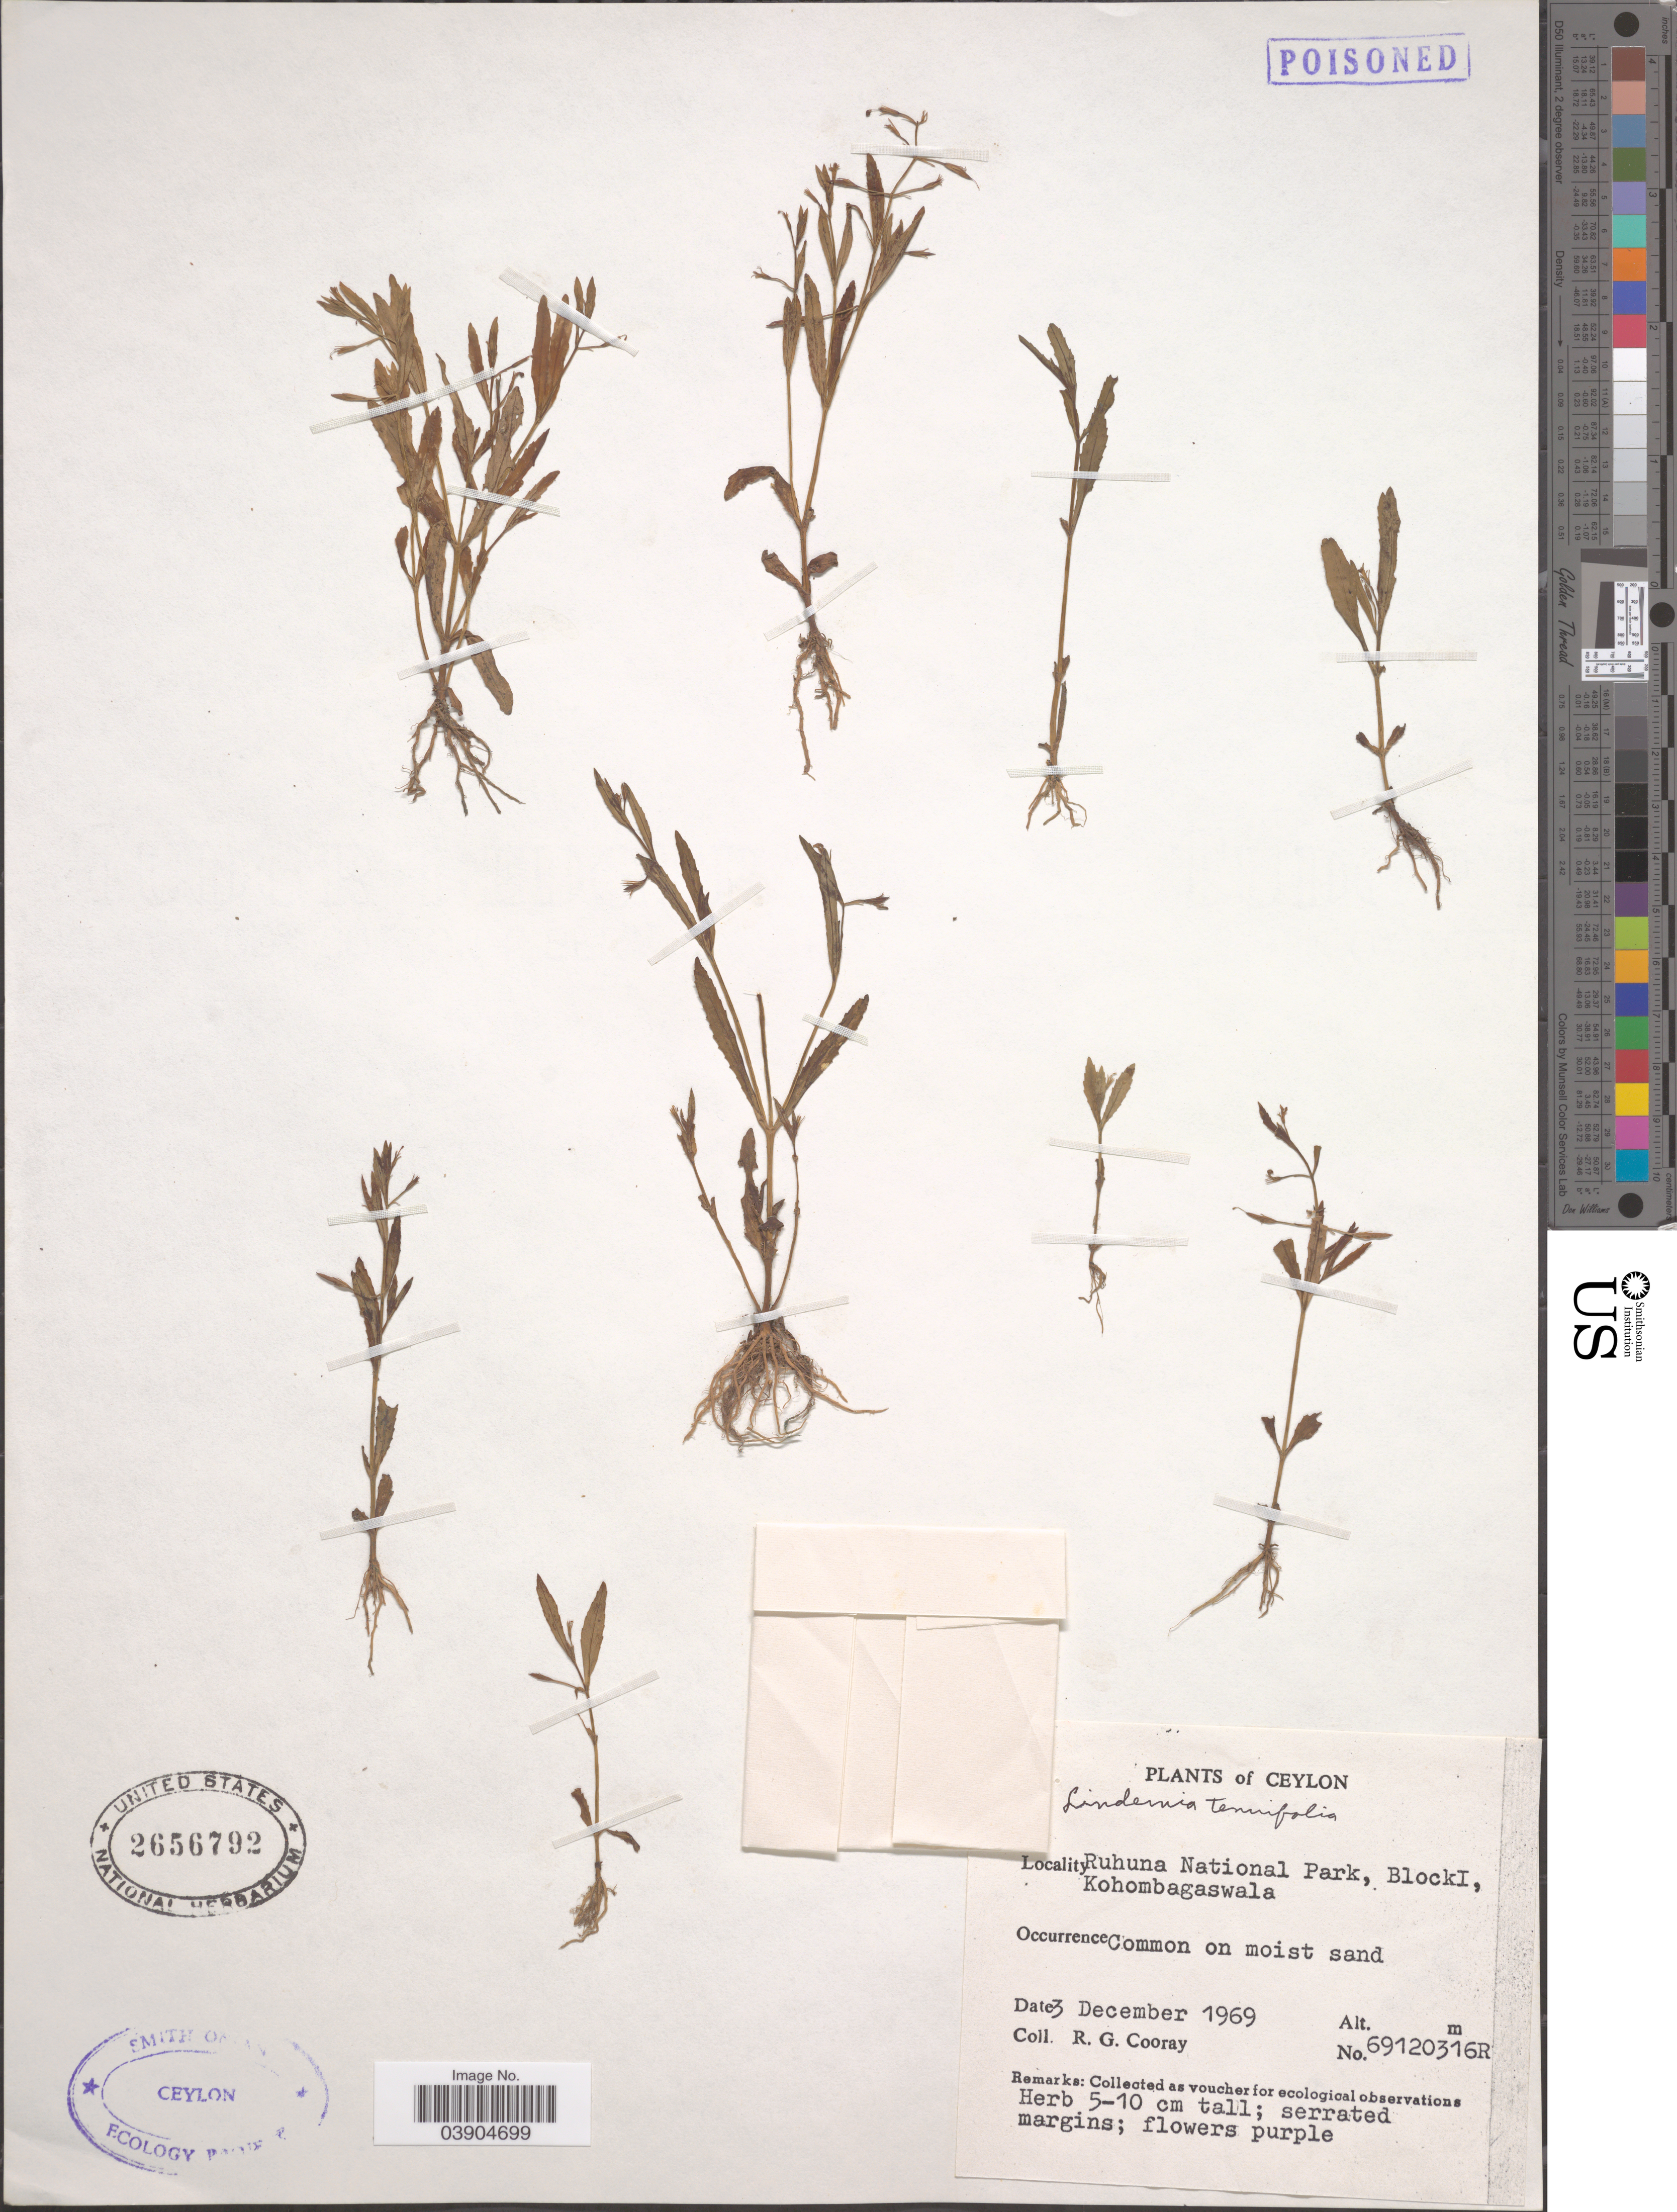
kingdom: Plantae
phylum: Tracheophyta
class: Magnoliopsida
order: Lamiales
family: Linderniaceae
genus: Lindernia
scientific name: Lindernia tenuifolia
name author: (Colsm.) Alston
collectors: R. Cooray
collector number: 69120316R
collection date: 1969-12-03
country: Sri Lanka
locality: Ceylon. Ruhuna National Park, BlockI, Kohombagaswale.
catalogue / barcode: US 2656792